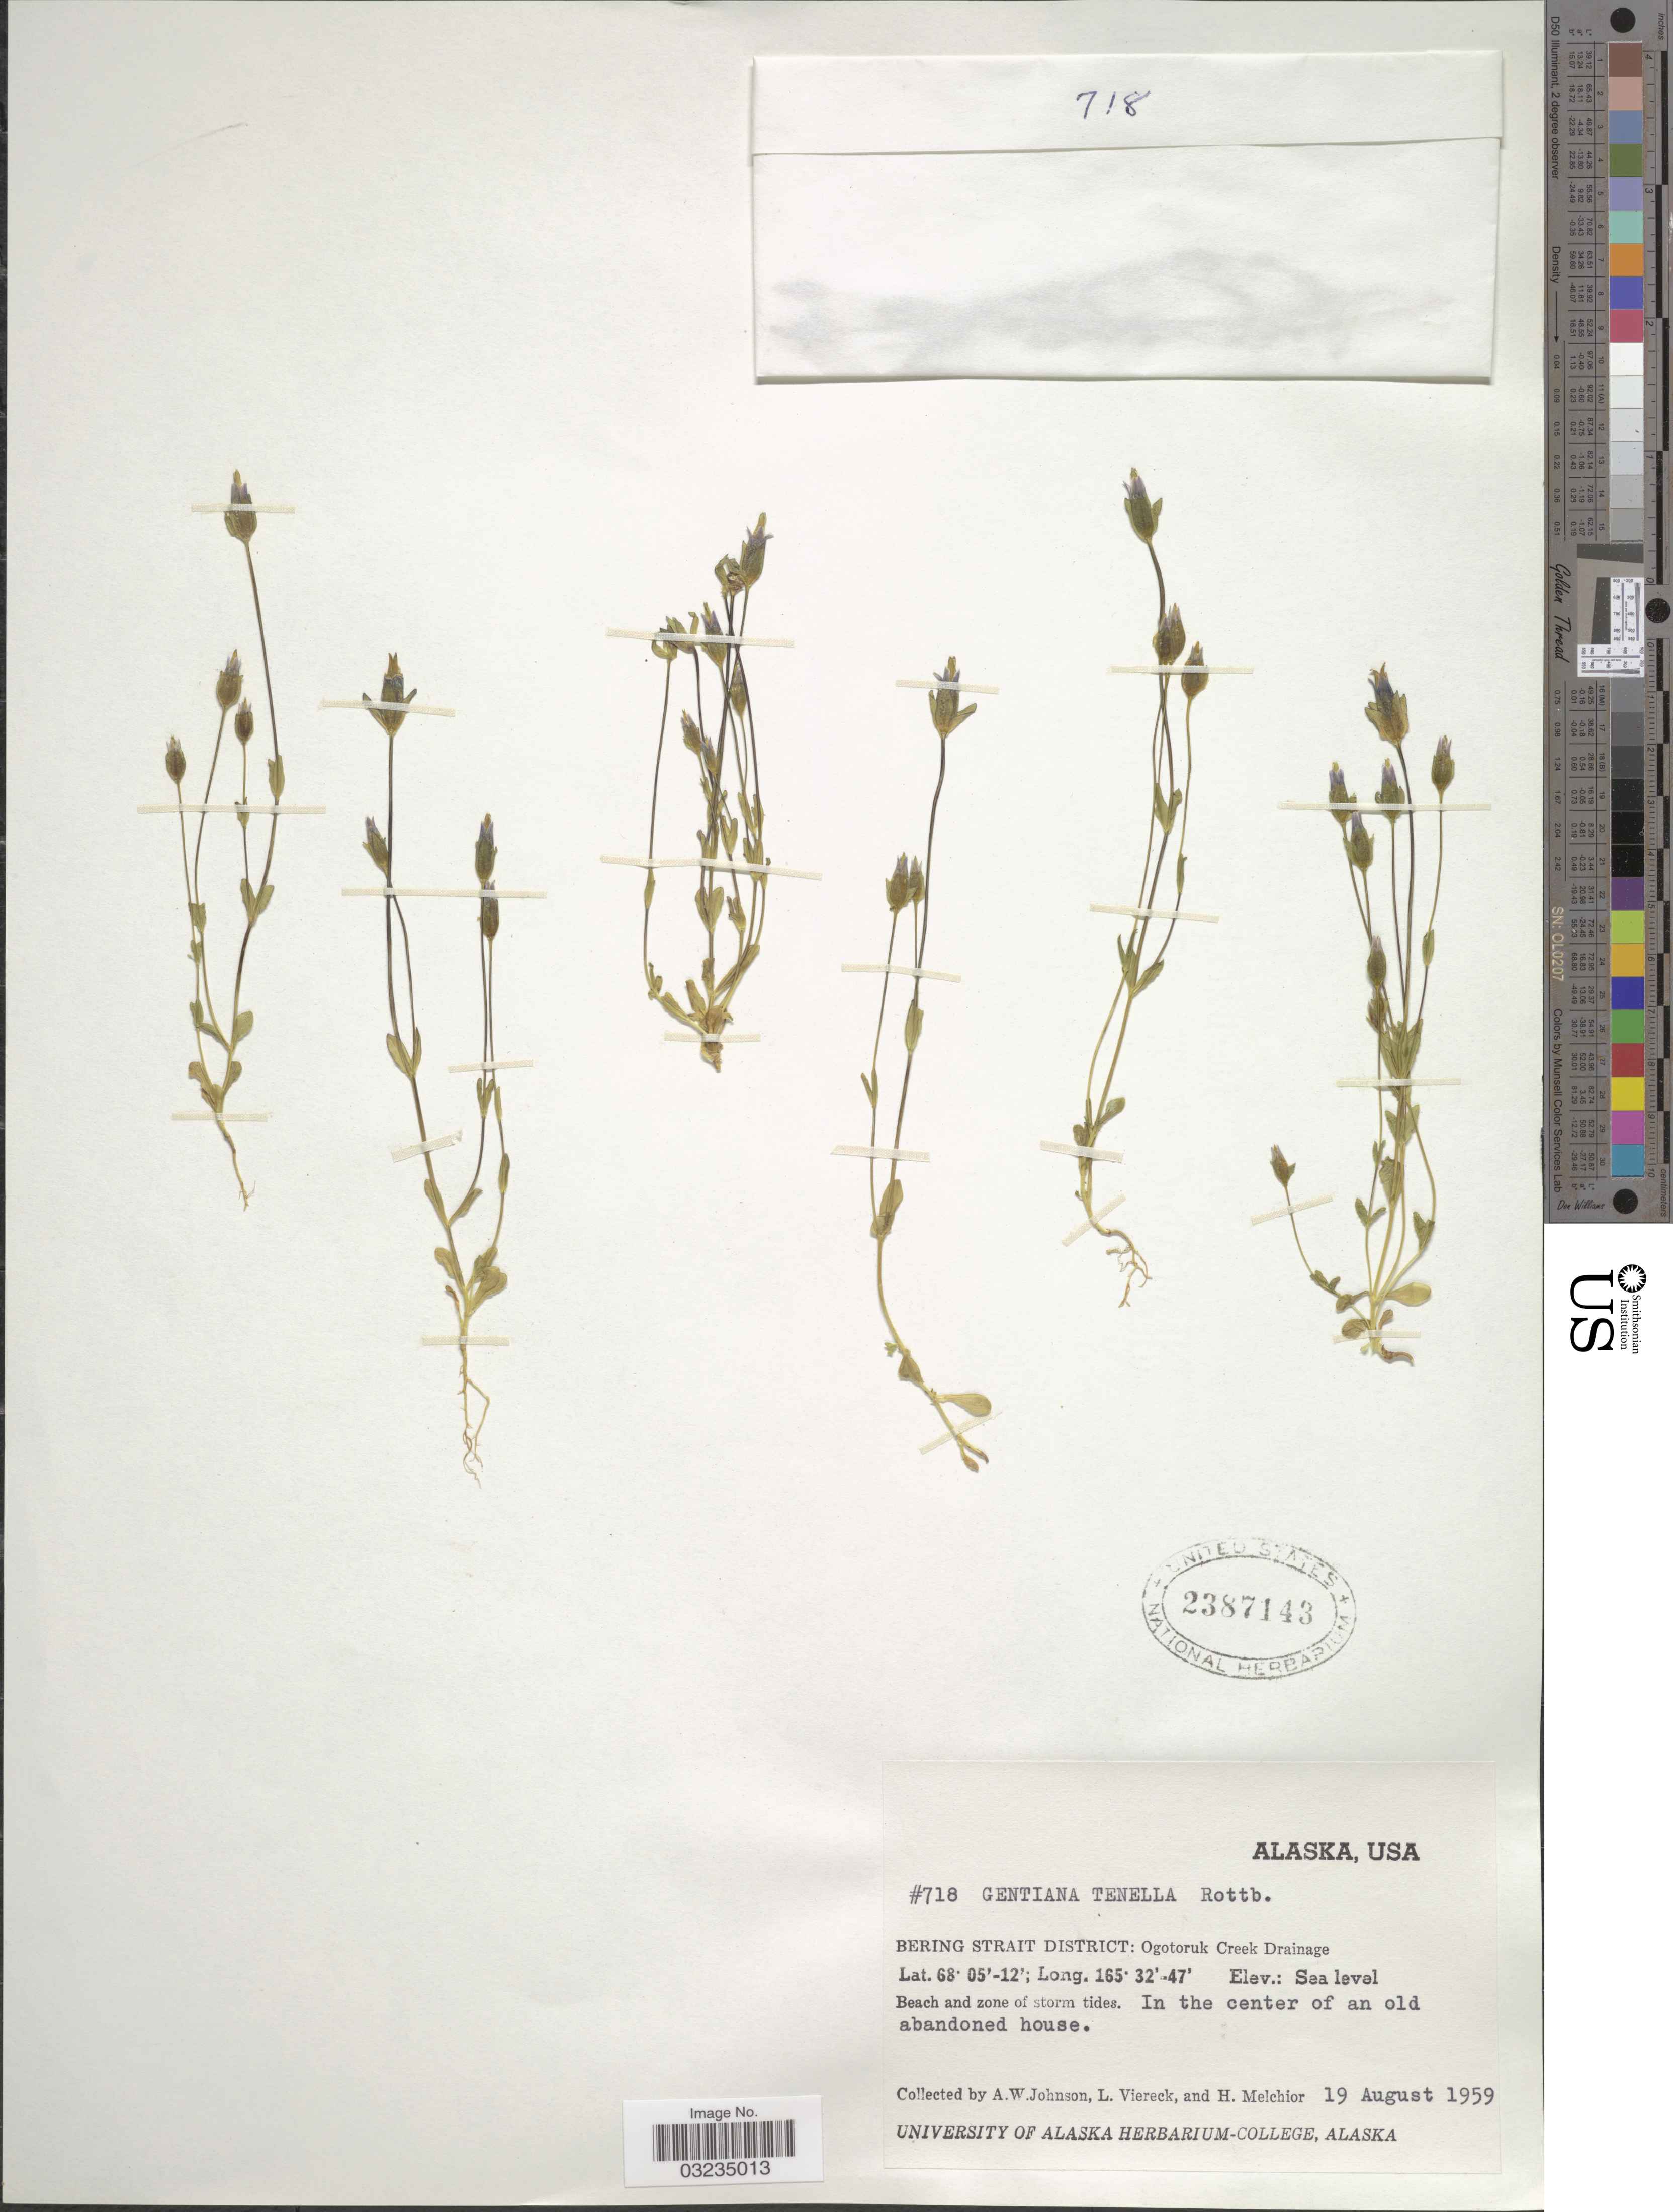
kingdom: Plantae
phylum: Tracheophyta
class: Magnoliopsida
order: Gentianales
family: Gentianaceae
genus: Gentiana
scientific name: Gentiana tenella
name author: Rottb.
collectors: A. W. Johnson, L. Viereck & H. Melchior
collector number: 718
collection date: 1959-08-19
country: United States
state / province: Alaska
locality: Bering Strait District: Ogotoruk Creek Drainage. In the center of an old abandoned house.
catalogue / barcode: US 2387143